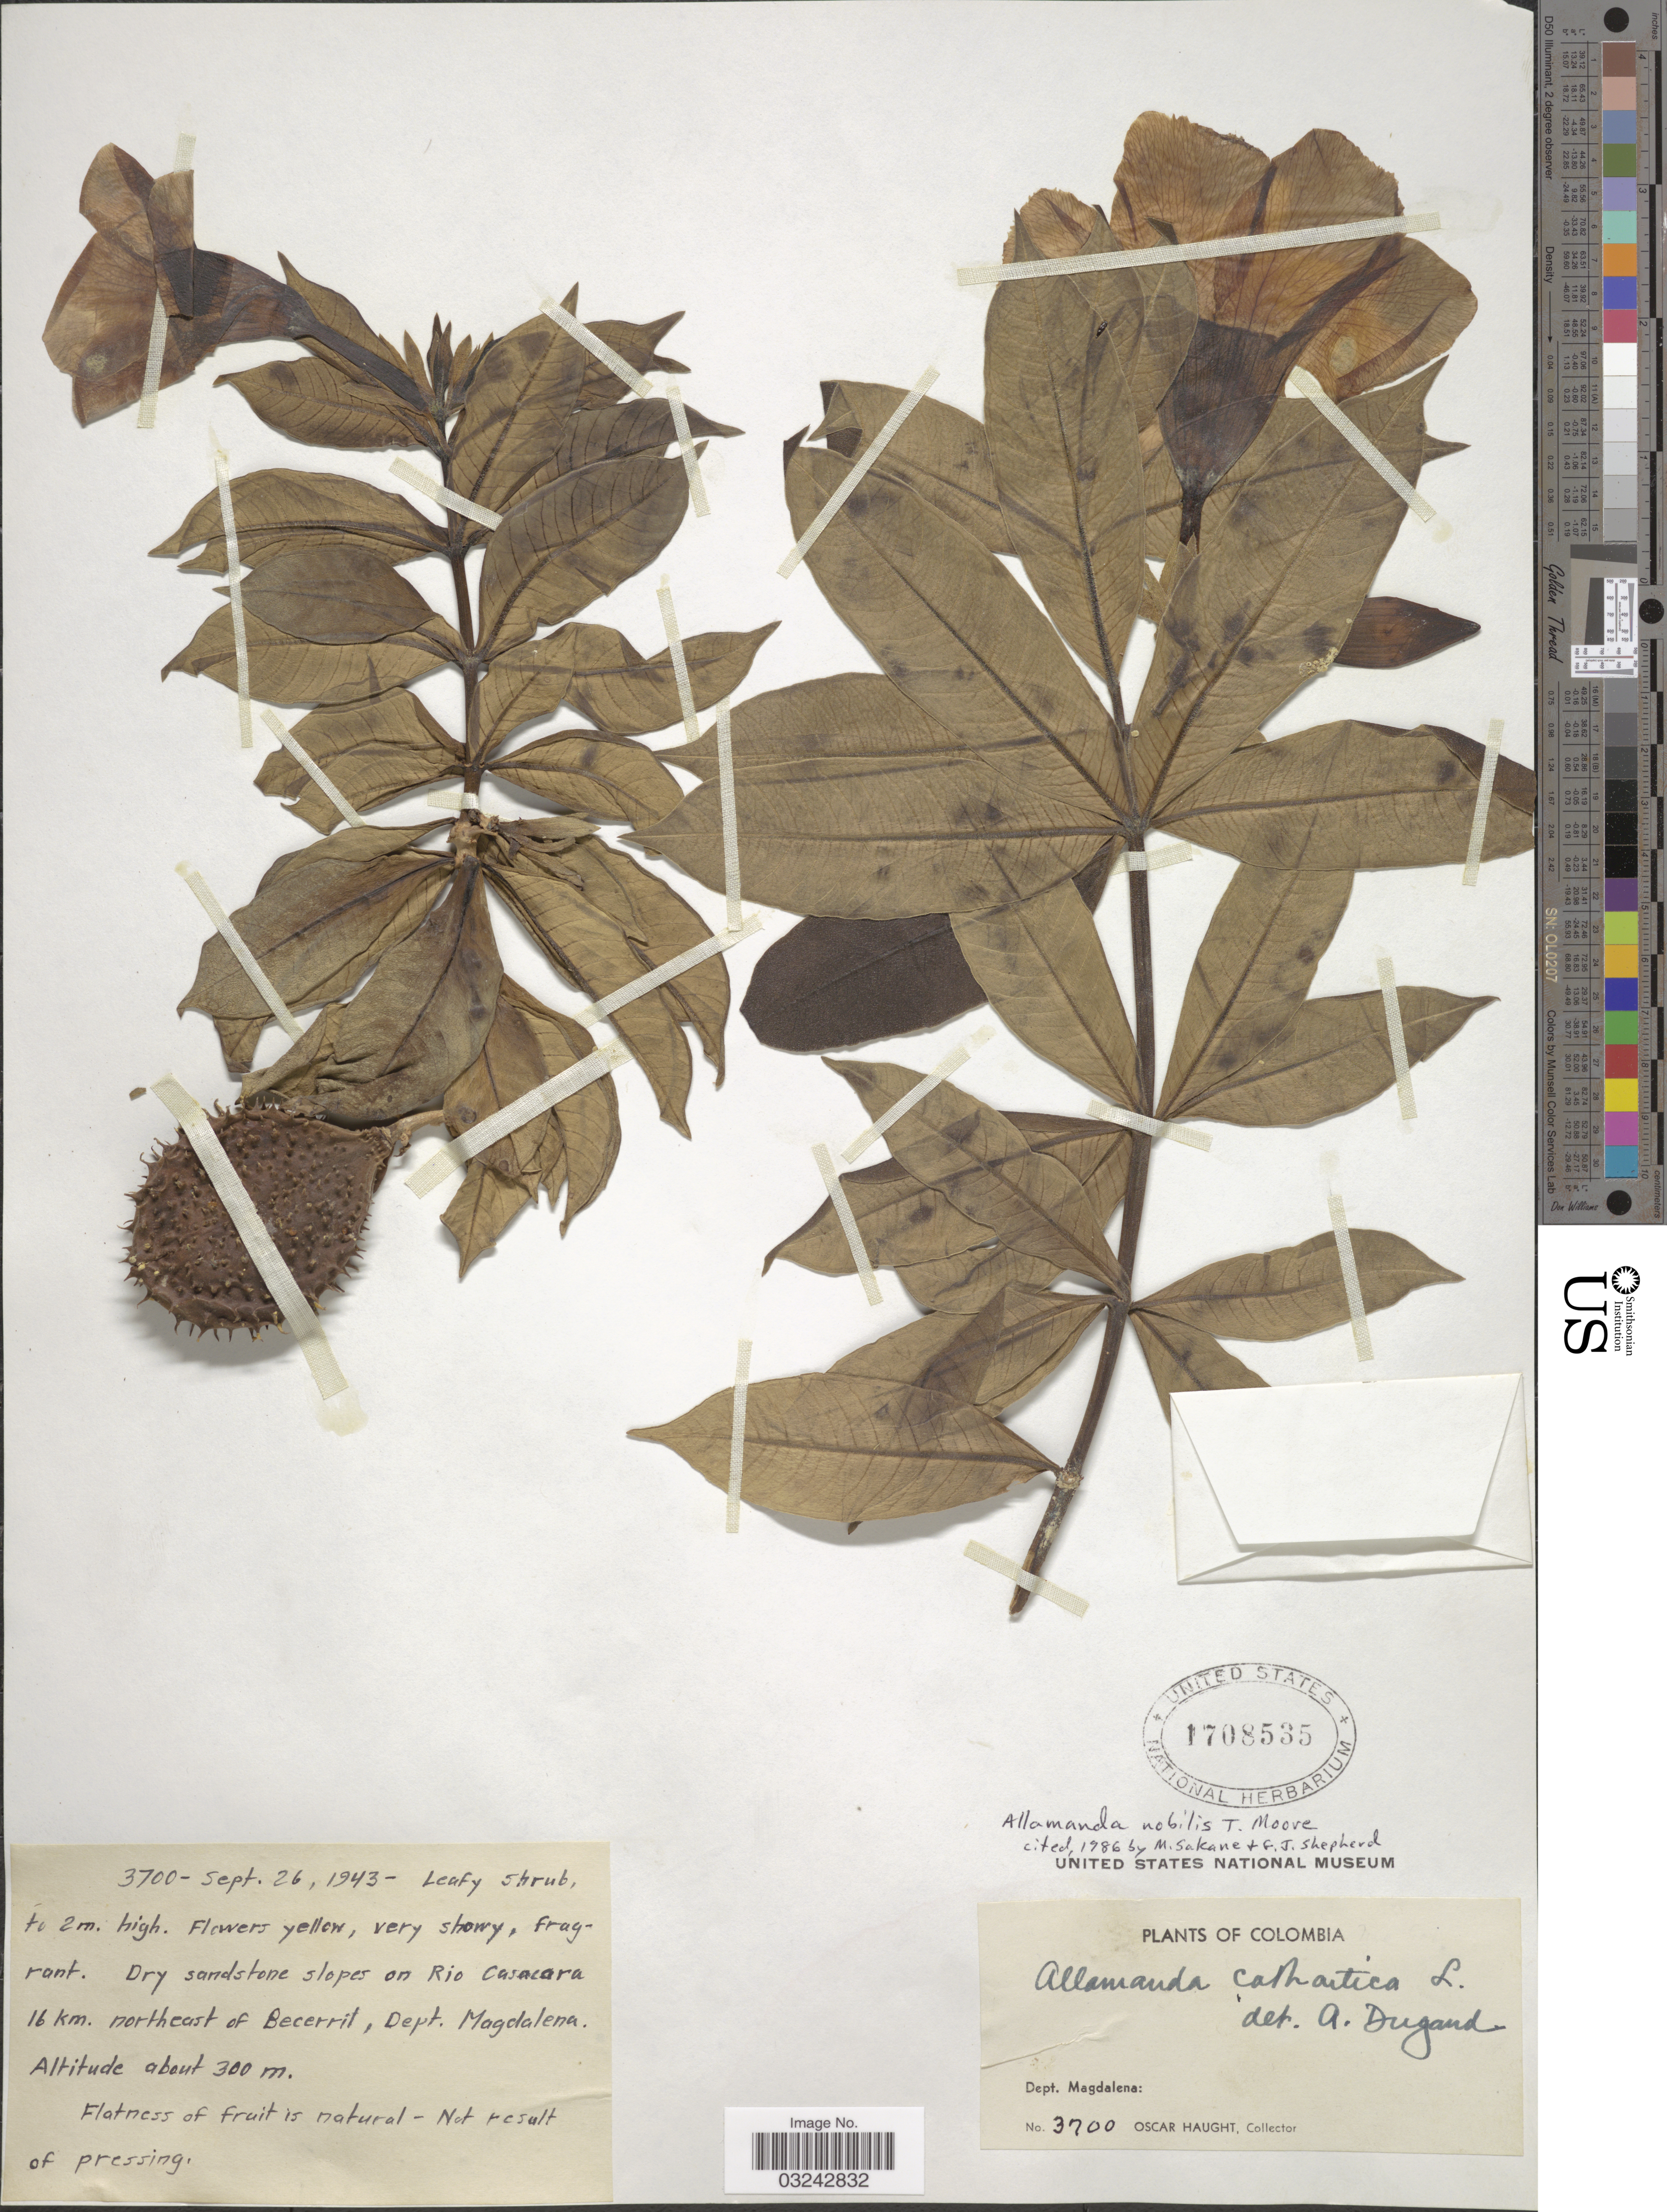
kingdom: Plantae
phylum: Tracheophyta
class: Magnoliopsida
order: Gentianales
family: Apocynaceae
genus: Allamanda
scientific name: Allamanda nobilis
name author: T. Moore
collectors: O. Haught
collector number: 3700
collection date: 1943-09-26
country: Colombia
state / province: Magdalena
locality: Dry sandstone slopes on Rio Casacara 16 Km. northeast of Becerril, Dept. Magdalena.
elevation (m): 300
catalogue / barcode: US 1708535